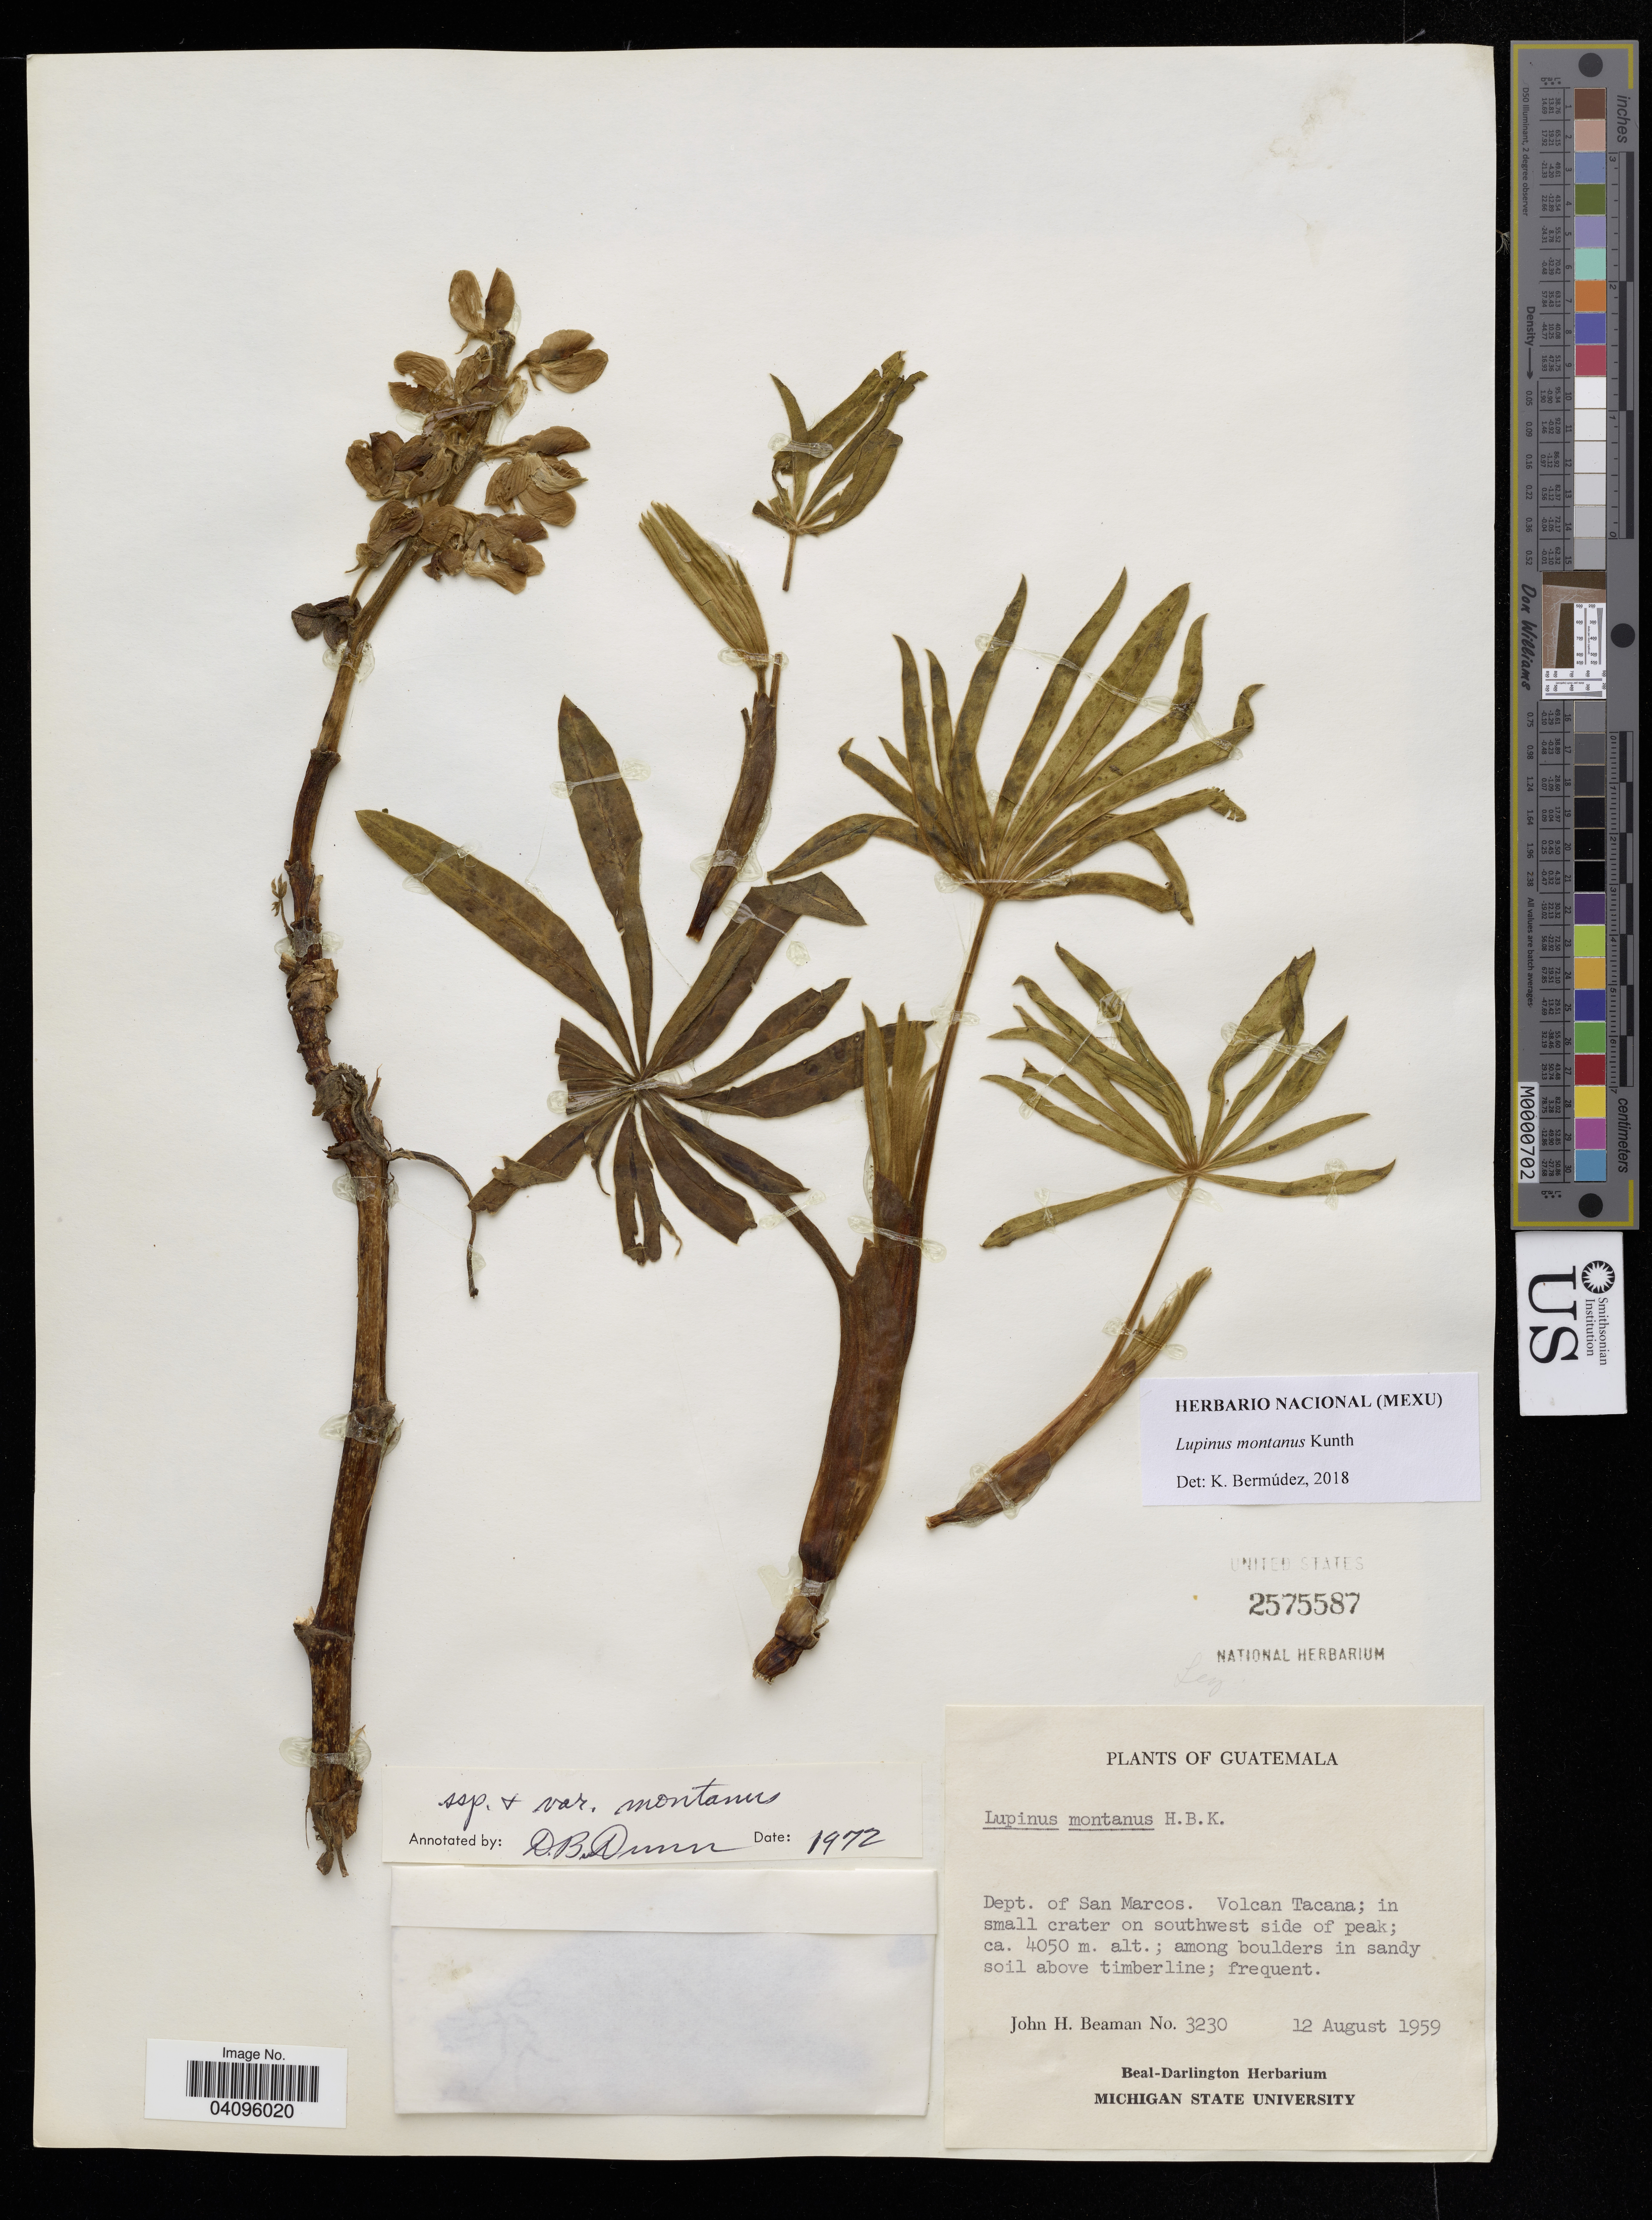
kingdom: Plantae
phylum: Tracheophyta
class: Magnoliopsida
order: Fabales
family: Fabaceae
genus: Lupinus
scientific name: Lupinus montanus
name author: Kunth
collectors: J. Beaman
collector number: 3230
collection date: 1959-08-12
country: Guatemala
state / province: San Marcos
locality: Dept. of San Marcos. Volcan Tacana; in small crater on southwest side of peak.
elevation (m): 4050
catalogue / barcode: US 2575587